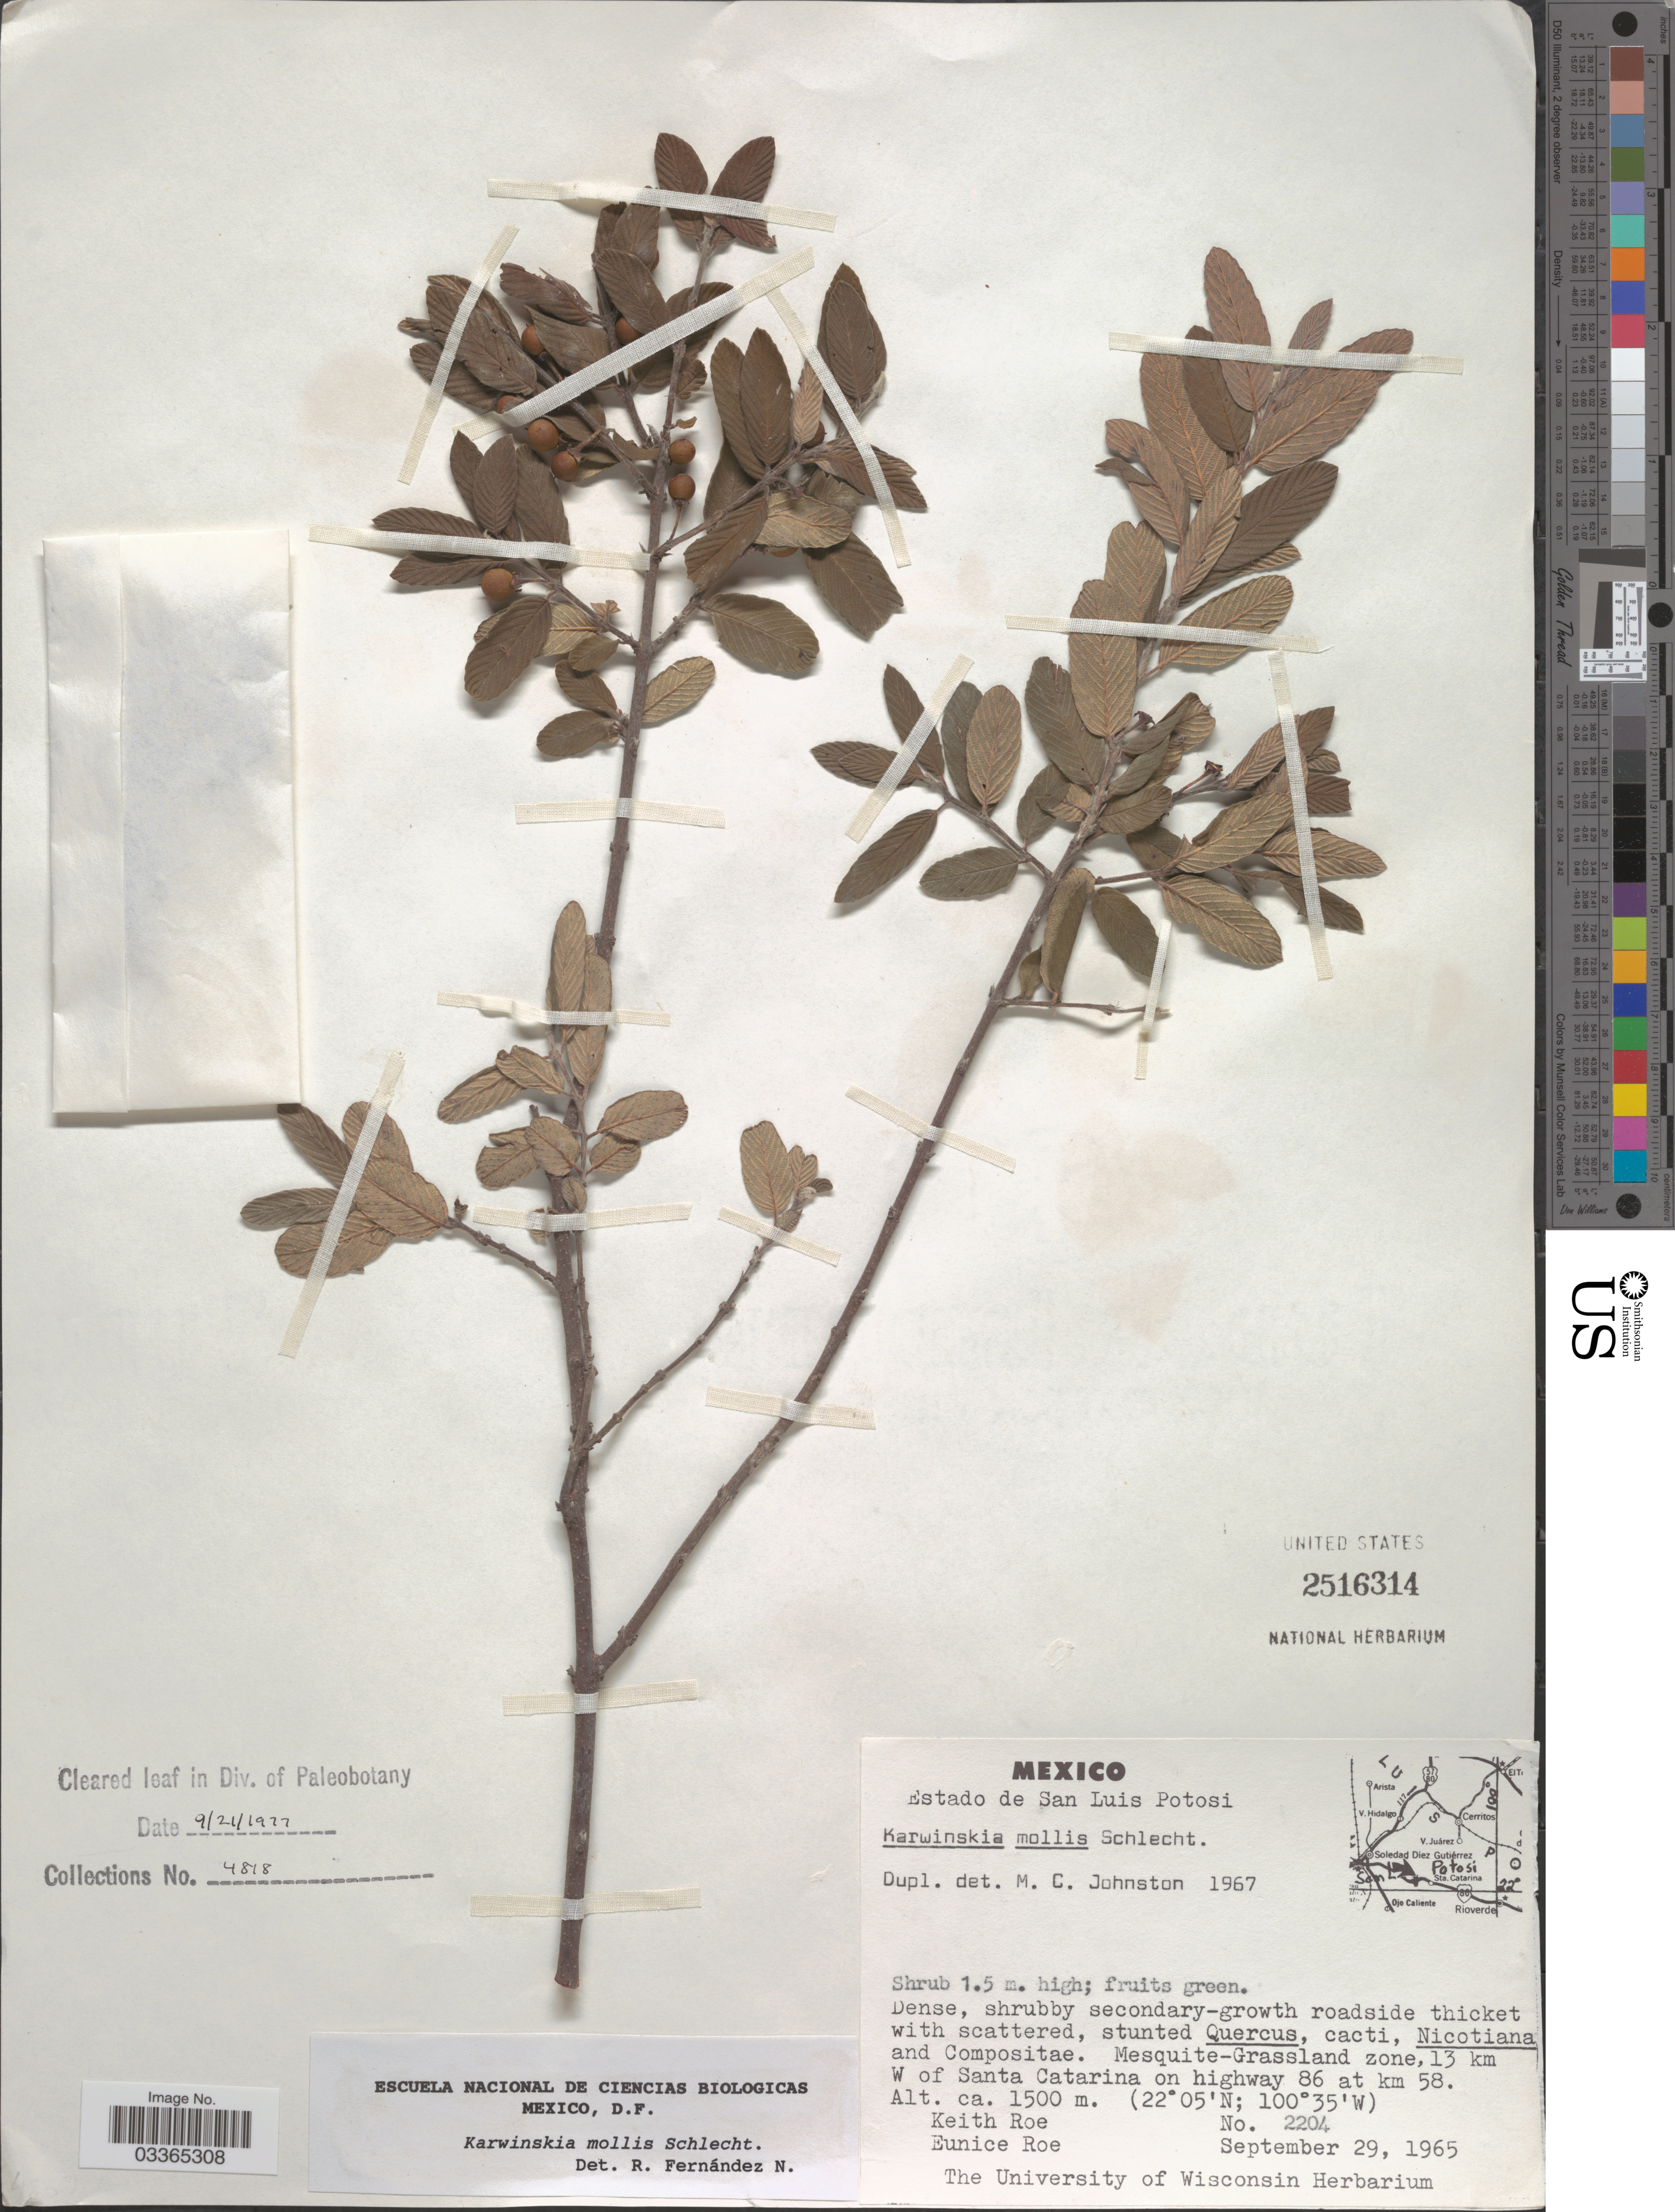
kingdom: Plantae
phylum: Tracheophyta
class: Magnoliopsida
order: Rosales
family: Rhamnaceae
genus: Karwinskia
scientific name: Karwinskia mollis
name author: Schltdl.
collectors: K. E. Roe & E. Roe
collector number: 2204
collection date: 1965-09-29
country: Mexico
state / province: San Luis Potosí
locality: Mesquite-Grassland zone, 13 km W of Santa Catarina on highway 86 at km 58.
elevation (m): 1500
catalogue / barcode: US 2516314